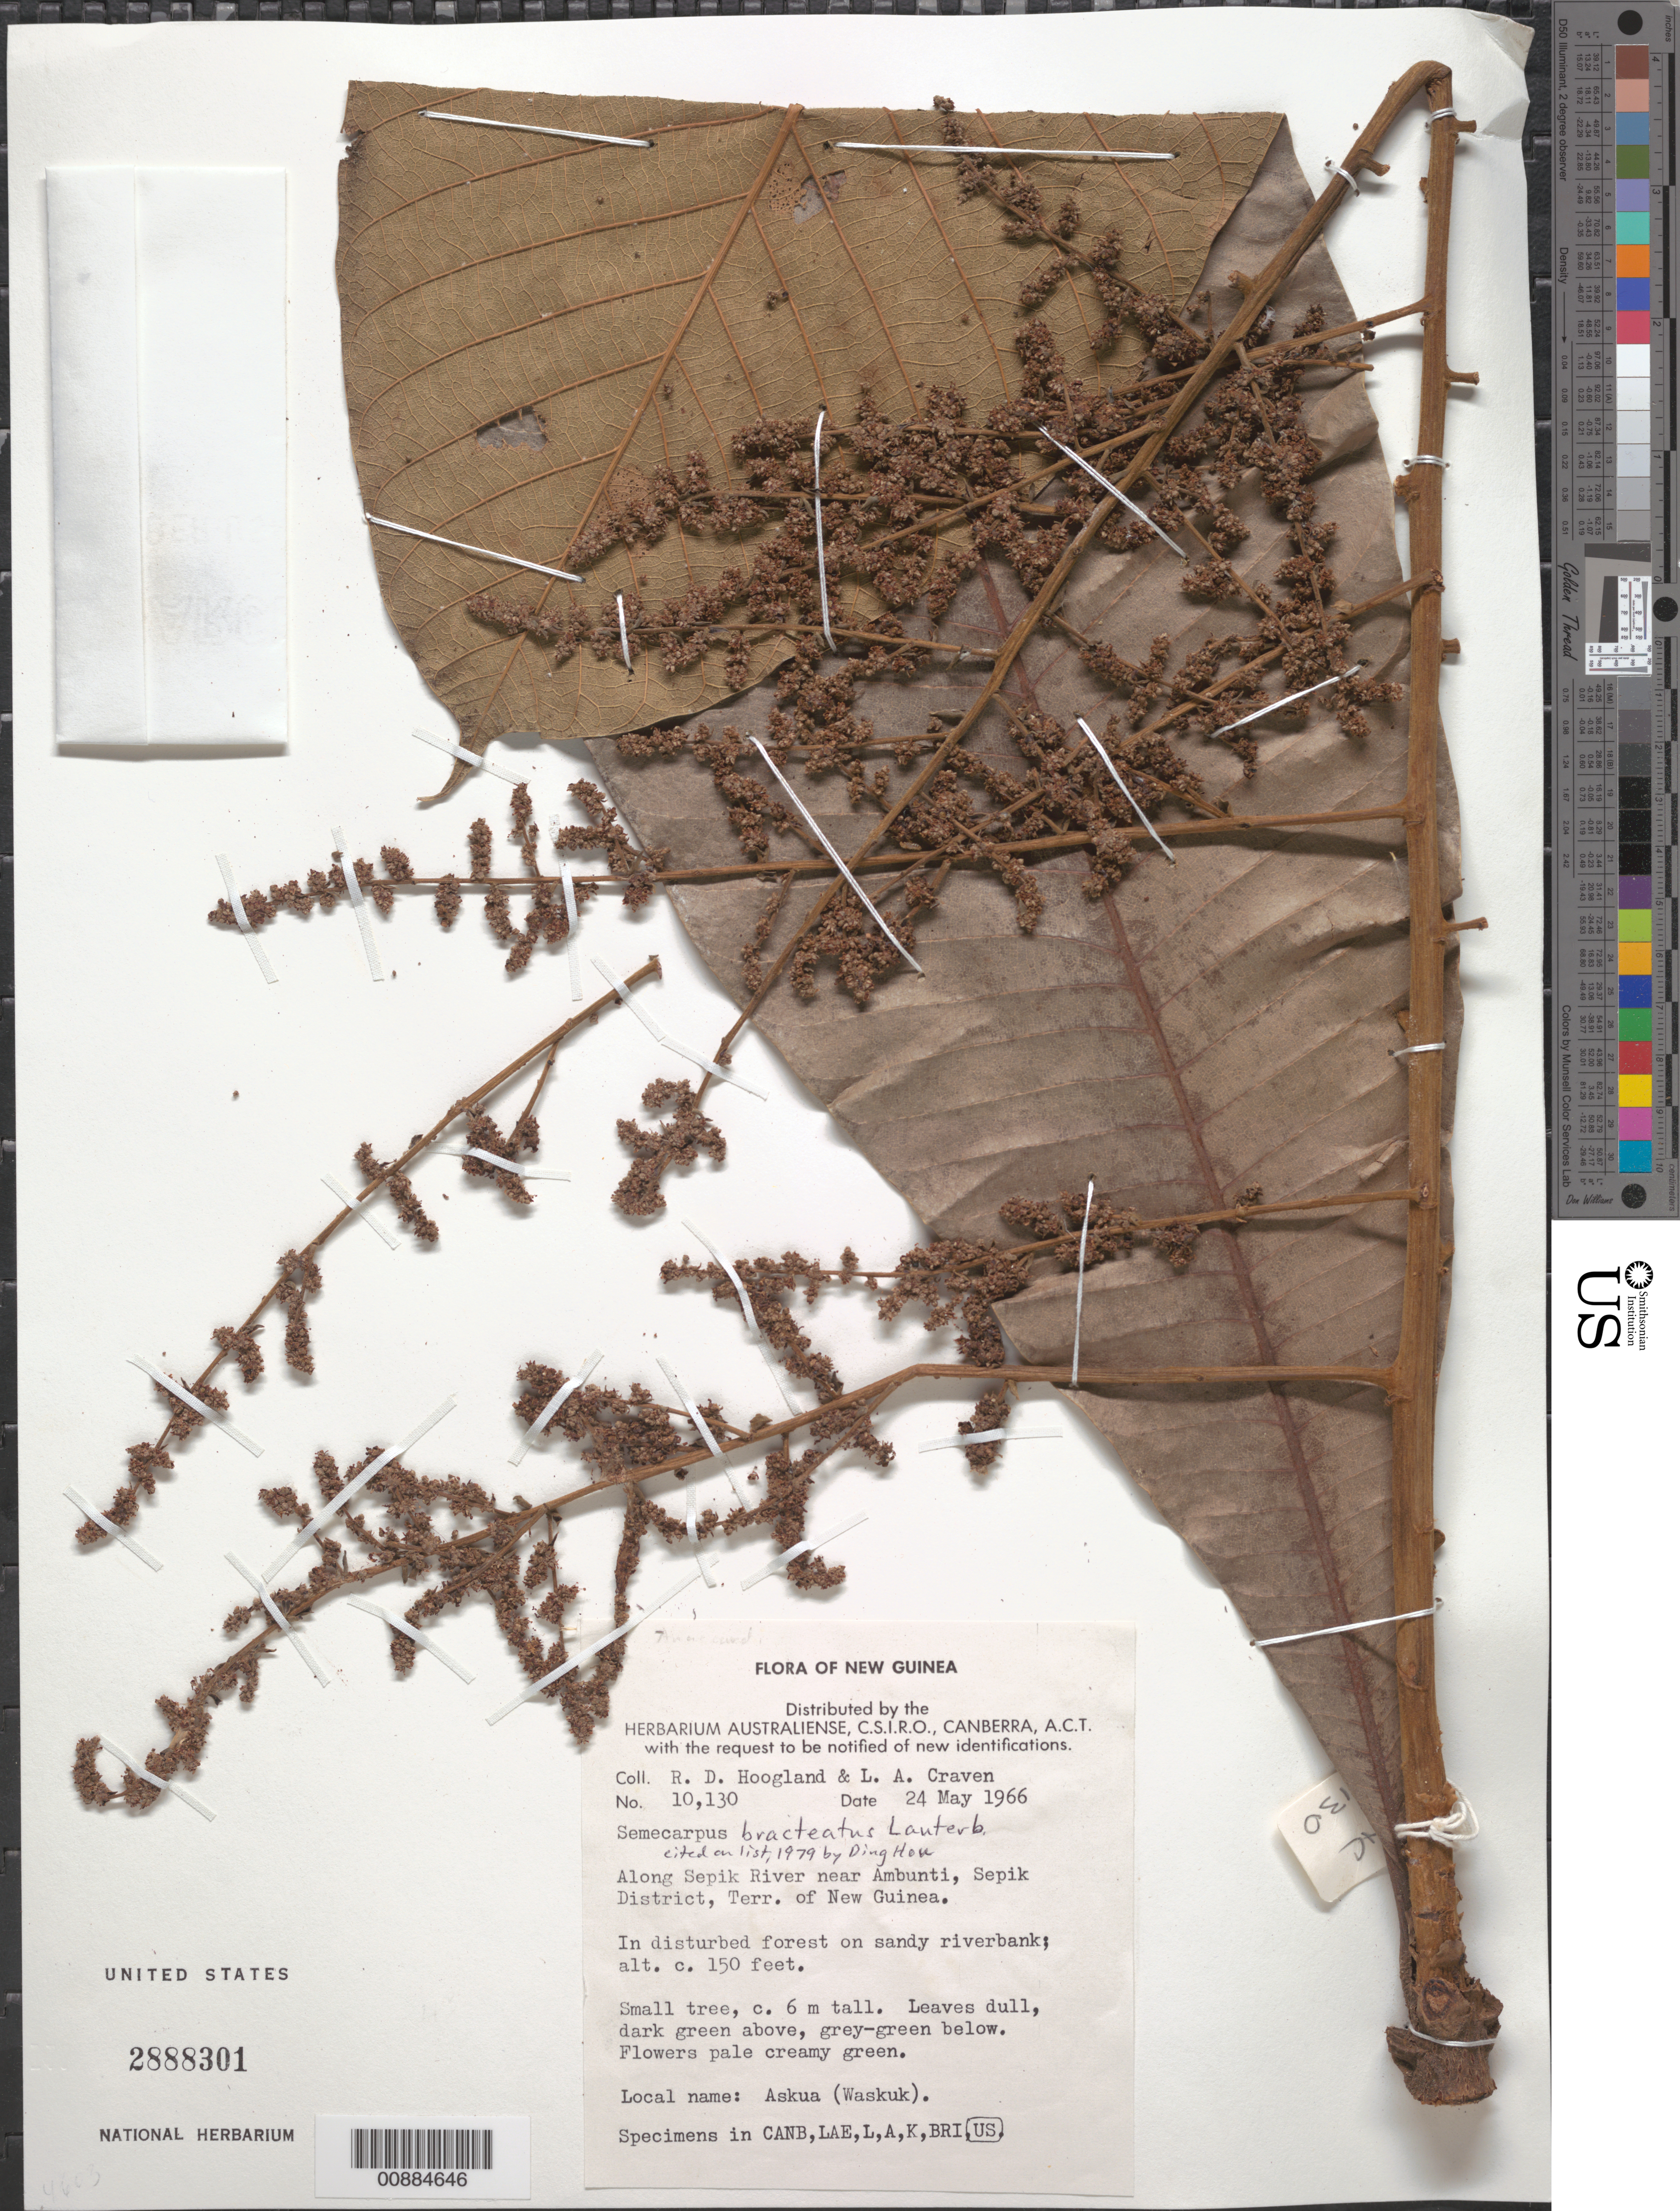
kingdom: Plantae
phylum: Tracheophyta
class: Magnoliopsida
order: Sapindales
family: Anacardiaceae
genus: Semecarpus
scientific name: Semecarpus bracteatus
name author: Lauterb.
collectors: R. D. Hoogland & L. A. Craven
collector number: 10130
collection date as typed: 24 May 1966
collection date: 1966-05-24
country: Papua New Guinea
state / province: East Sepik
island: New Guinea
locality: Near Ambunti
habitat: In disturbed forest on sandy riverbank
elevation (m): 46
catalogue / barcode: US 2888301